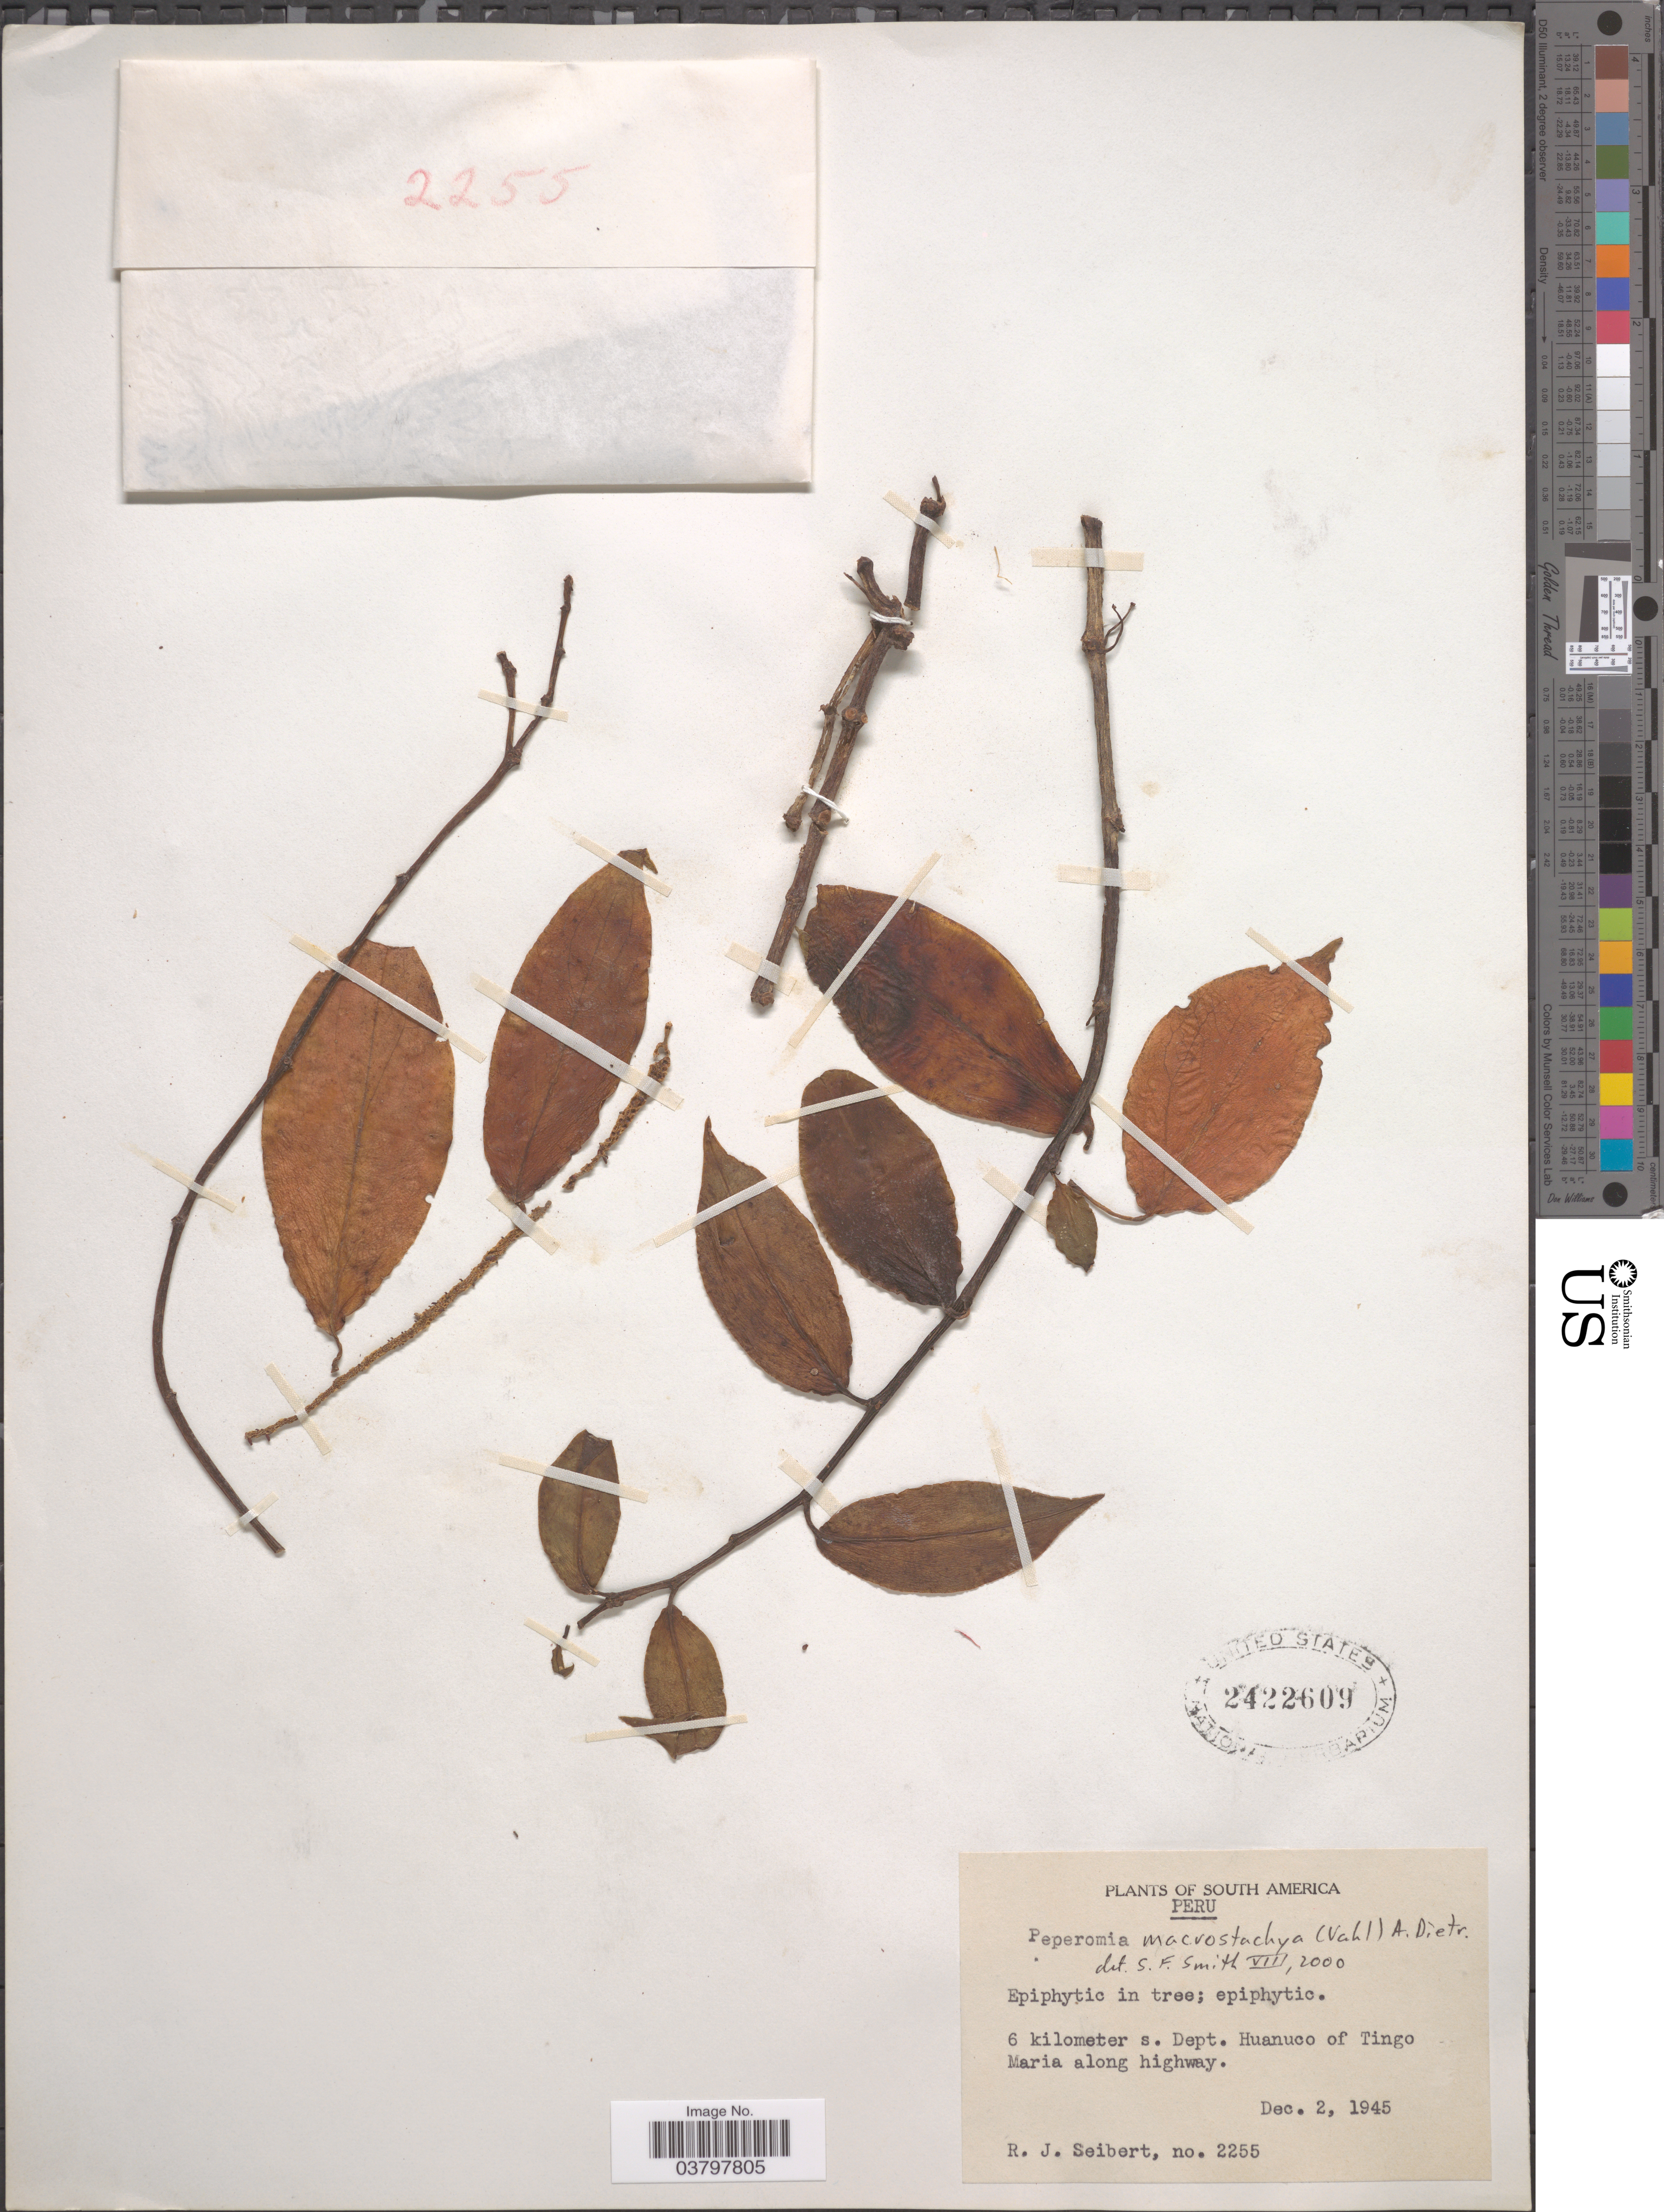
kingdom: Plantae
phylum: Tracheophyta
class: Magnoliopsida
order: Piperales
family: Piperaceae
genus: Peperomia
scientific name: Peperomia macrostachya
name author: (Vahl) A. Dietr.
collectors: R. J. Seibert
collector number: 2255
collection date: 1945-12-02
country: Peru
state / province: Huánuco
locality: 6 kilometer s. Dept. Huanuco of Tingo Maria along highway.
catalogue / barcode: US 2422609